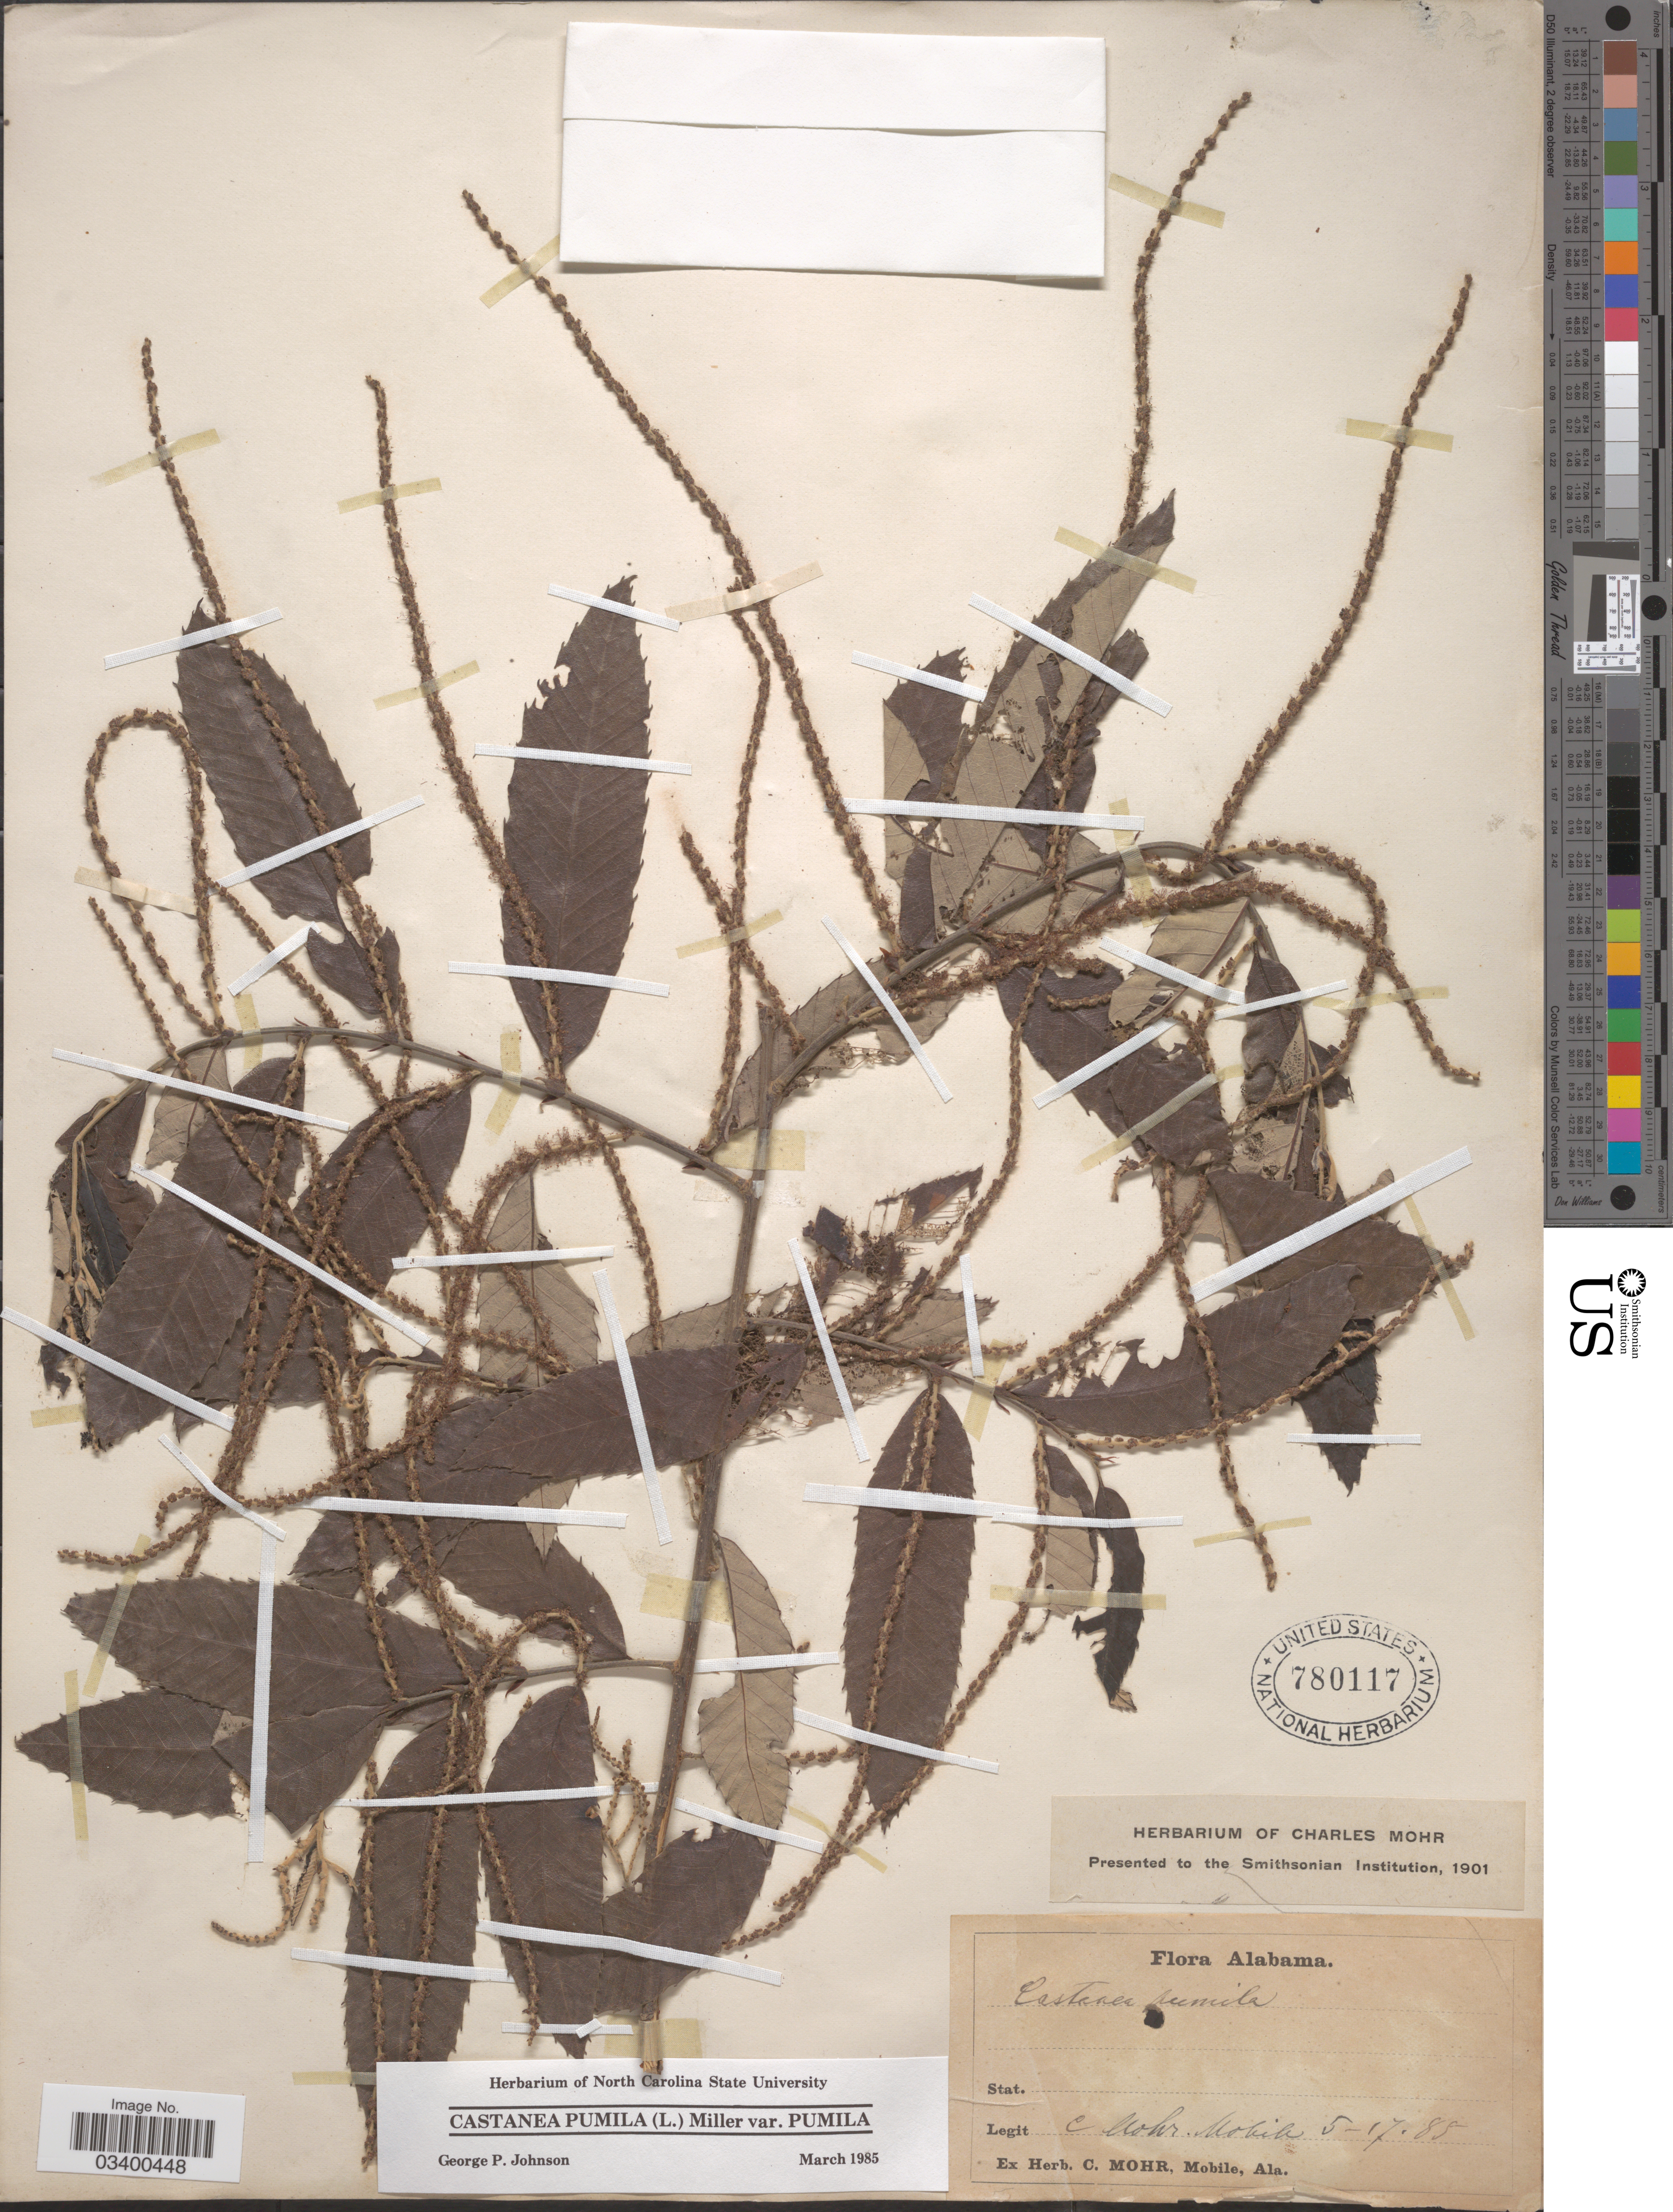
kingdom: Plantae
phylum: Tracheophyta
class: Magnoliopsida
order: Fagales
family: Fagaceae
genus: Castanea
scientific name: Castanea pumila var. pumila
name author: (L.) Mill.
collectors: Mohr, C. T. (herbarium)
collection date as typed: Transcribed d/m/y: 17/5/85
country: United States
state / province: Alabama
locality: Mobile.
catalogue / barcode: US 780117